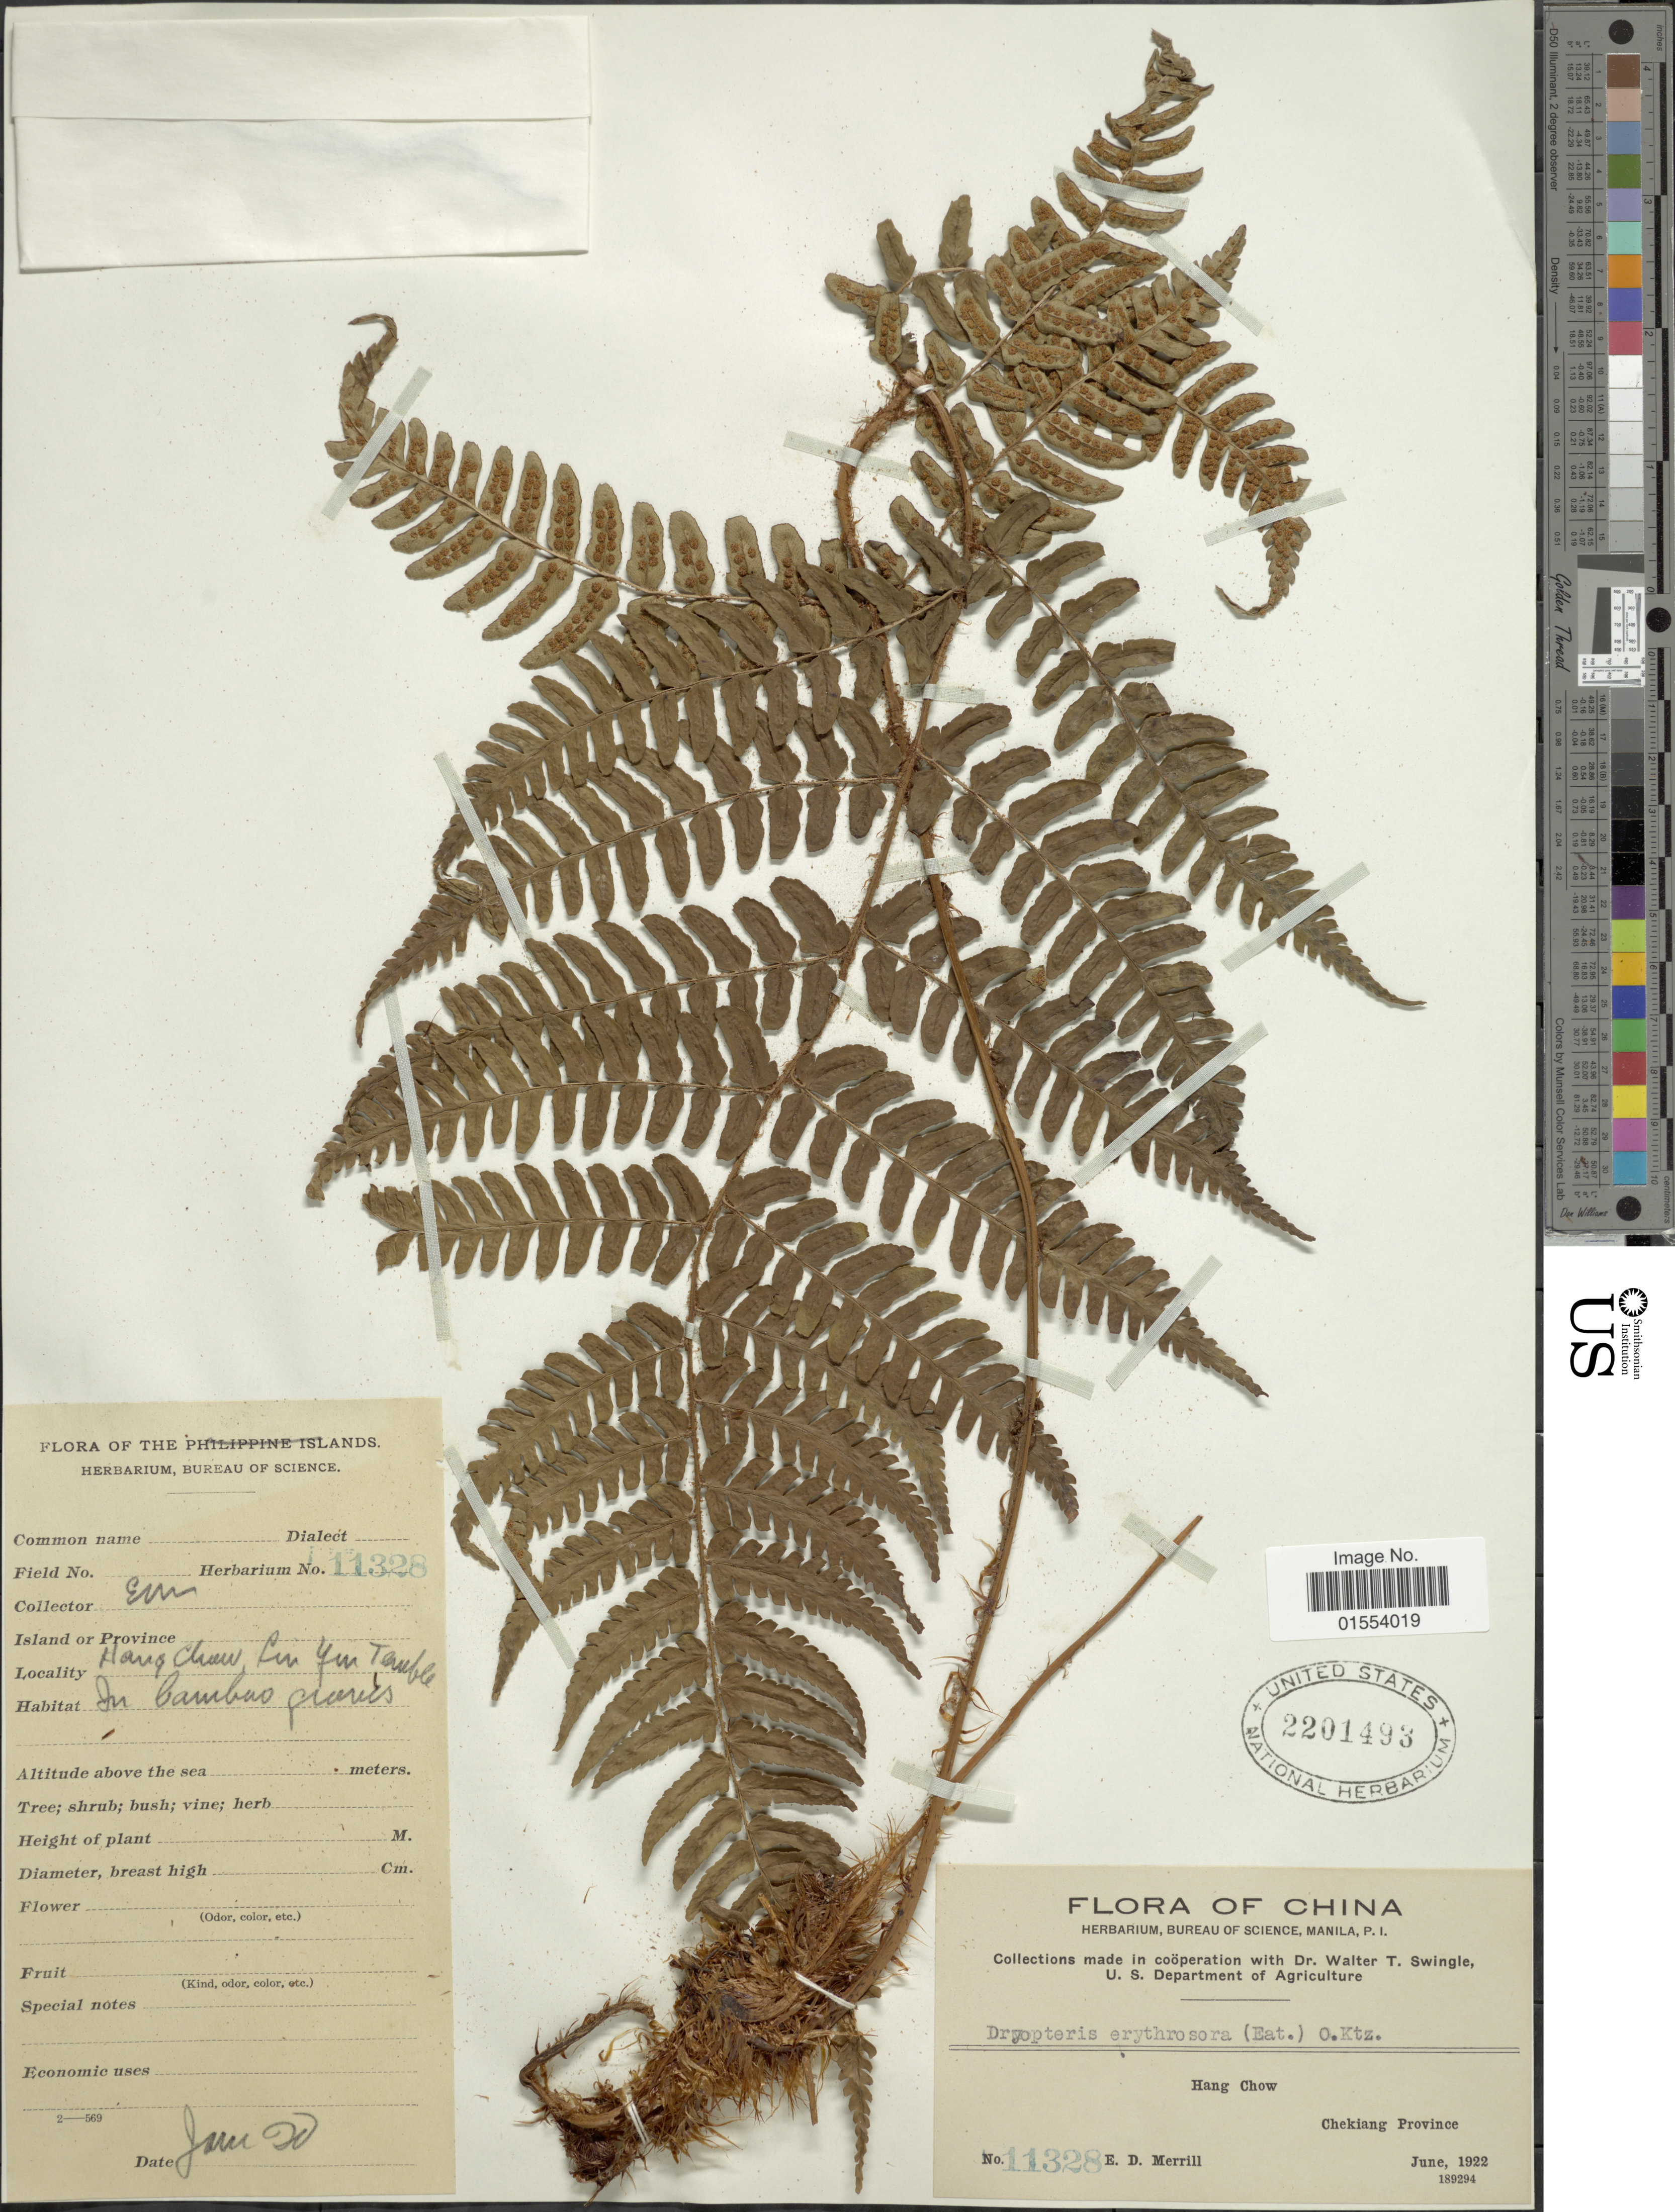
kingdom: Plantae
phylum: Tracheophyta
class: Polypodiopsida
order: Polypodiales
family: Dryopteridaceae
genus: Dryopteris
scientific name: Dryopteris erythrosora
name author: (D.C. Eaton) Kuntze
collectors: E. D. Merrill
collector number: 11328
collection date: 1922-06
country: China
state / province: Zhejiang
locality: China. Hang Chow., Chekiang Province.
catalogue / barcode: US 2201493